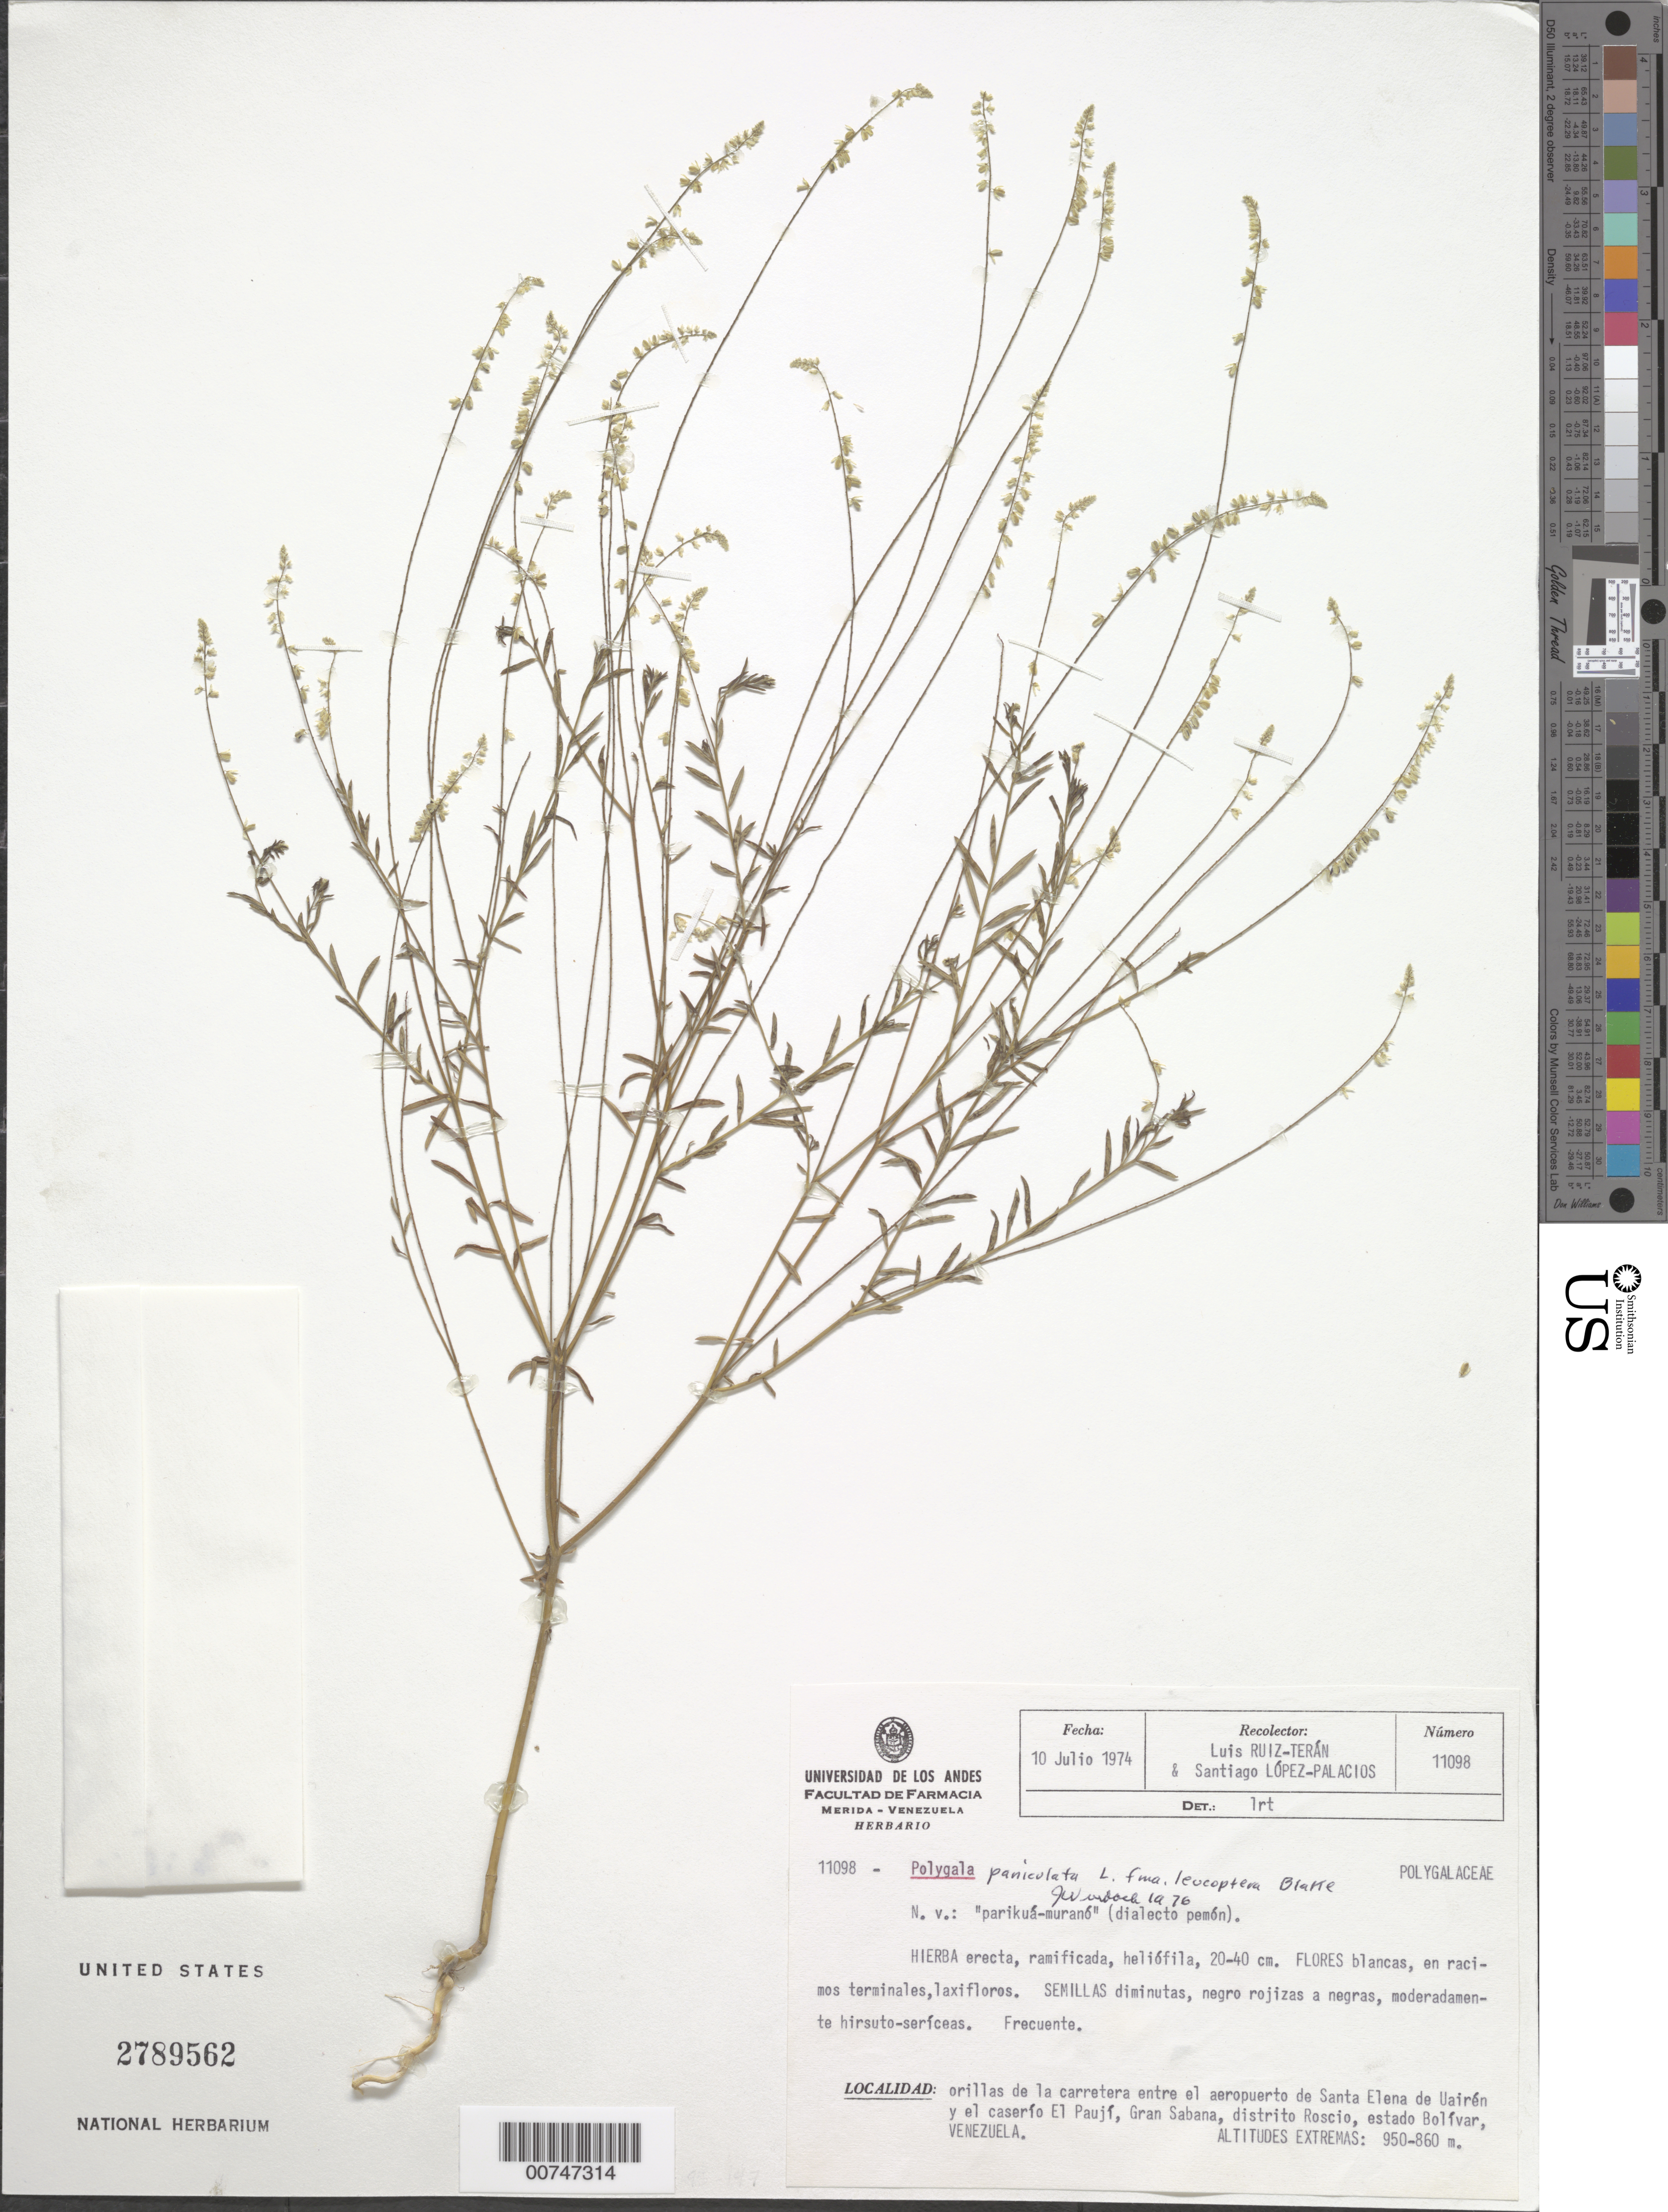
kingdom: Plantae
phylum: Tracheophyta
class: Magnoliopsida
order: Fabales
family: Polygalaceae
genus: Polygala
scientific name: Polygala paniculata f. leucoptera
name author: S.F. Blake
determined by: Wurdack, John J., (US), US (UNITED STATES)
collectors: L. E. Ruíz-Terán & S. López-Palacios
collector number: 11098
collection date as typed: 10-Jul-74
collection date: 1974-07-10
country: Venezuela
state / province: Bolívar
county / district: Roscio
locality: Santa Elena de Uairen to El Pauji, Gran Sabana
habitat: Along road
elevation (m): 860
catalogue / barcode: US 2789562